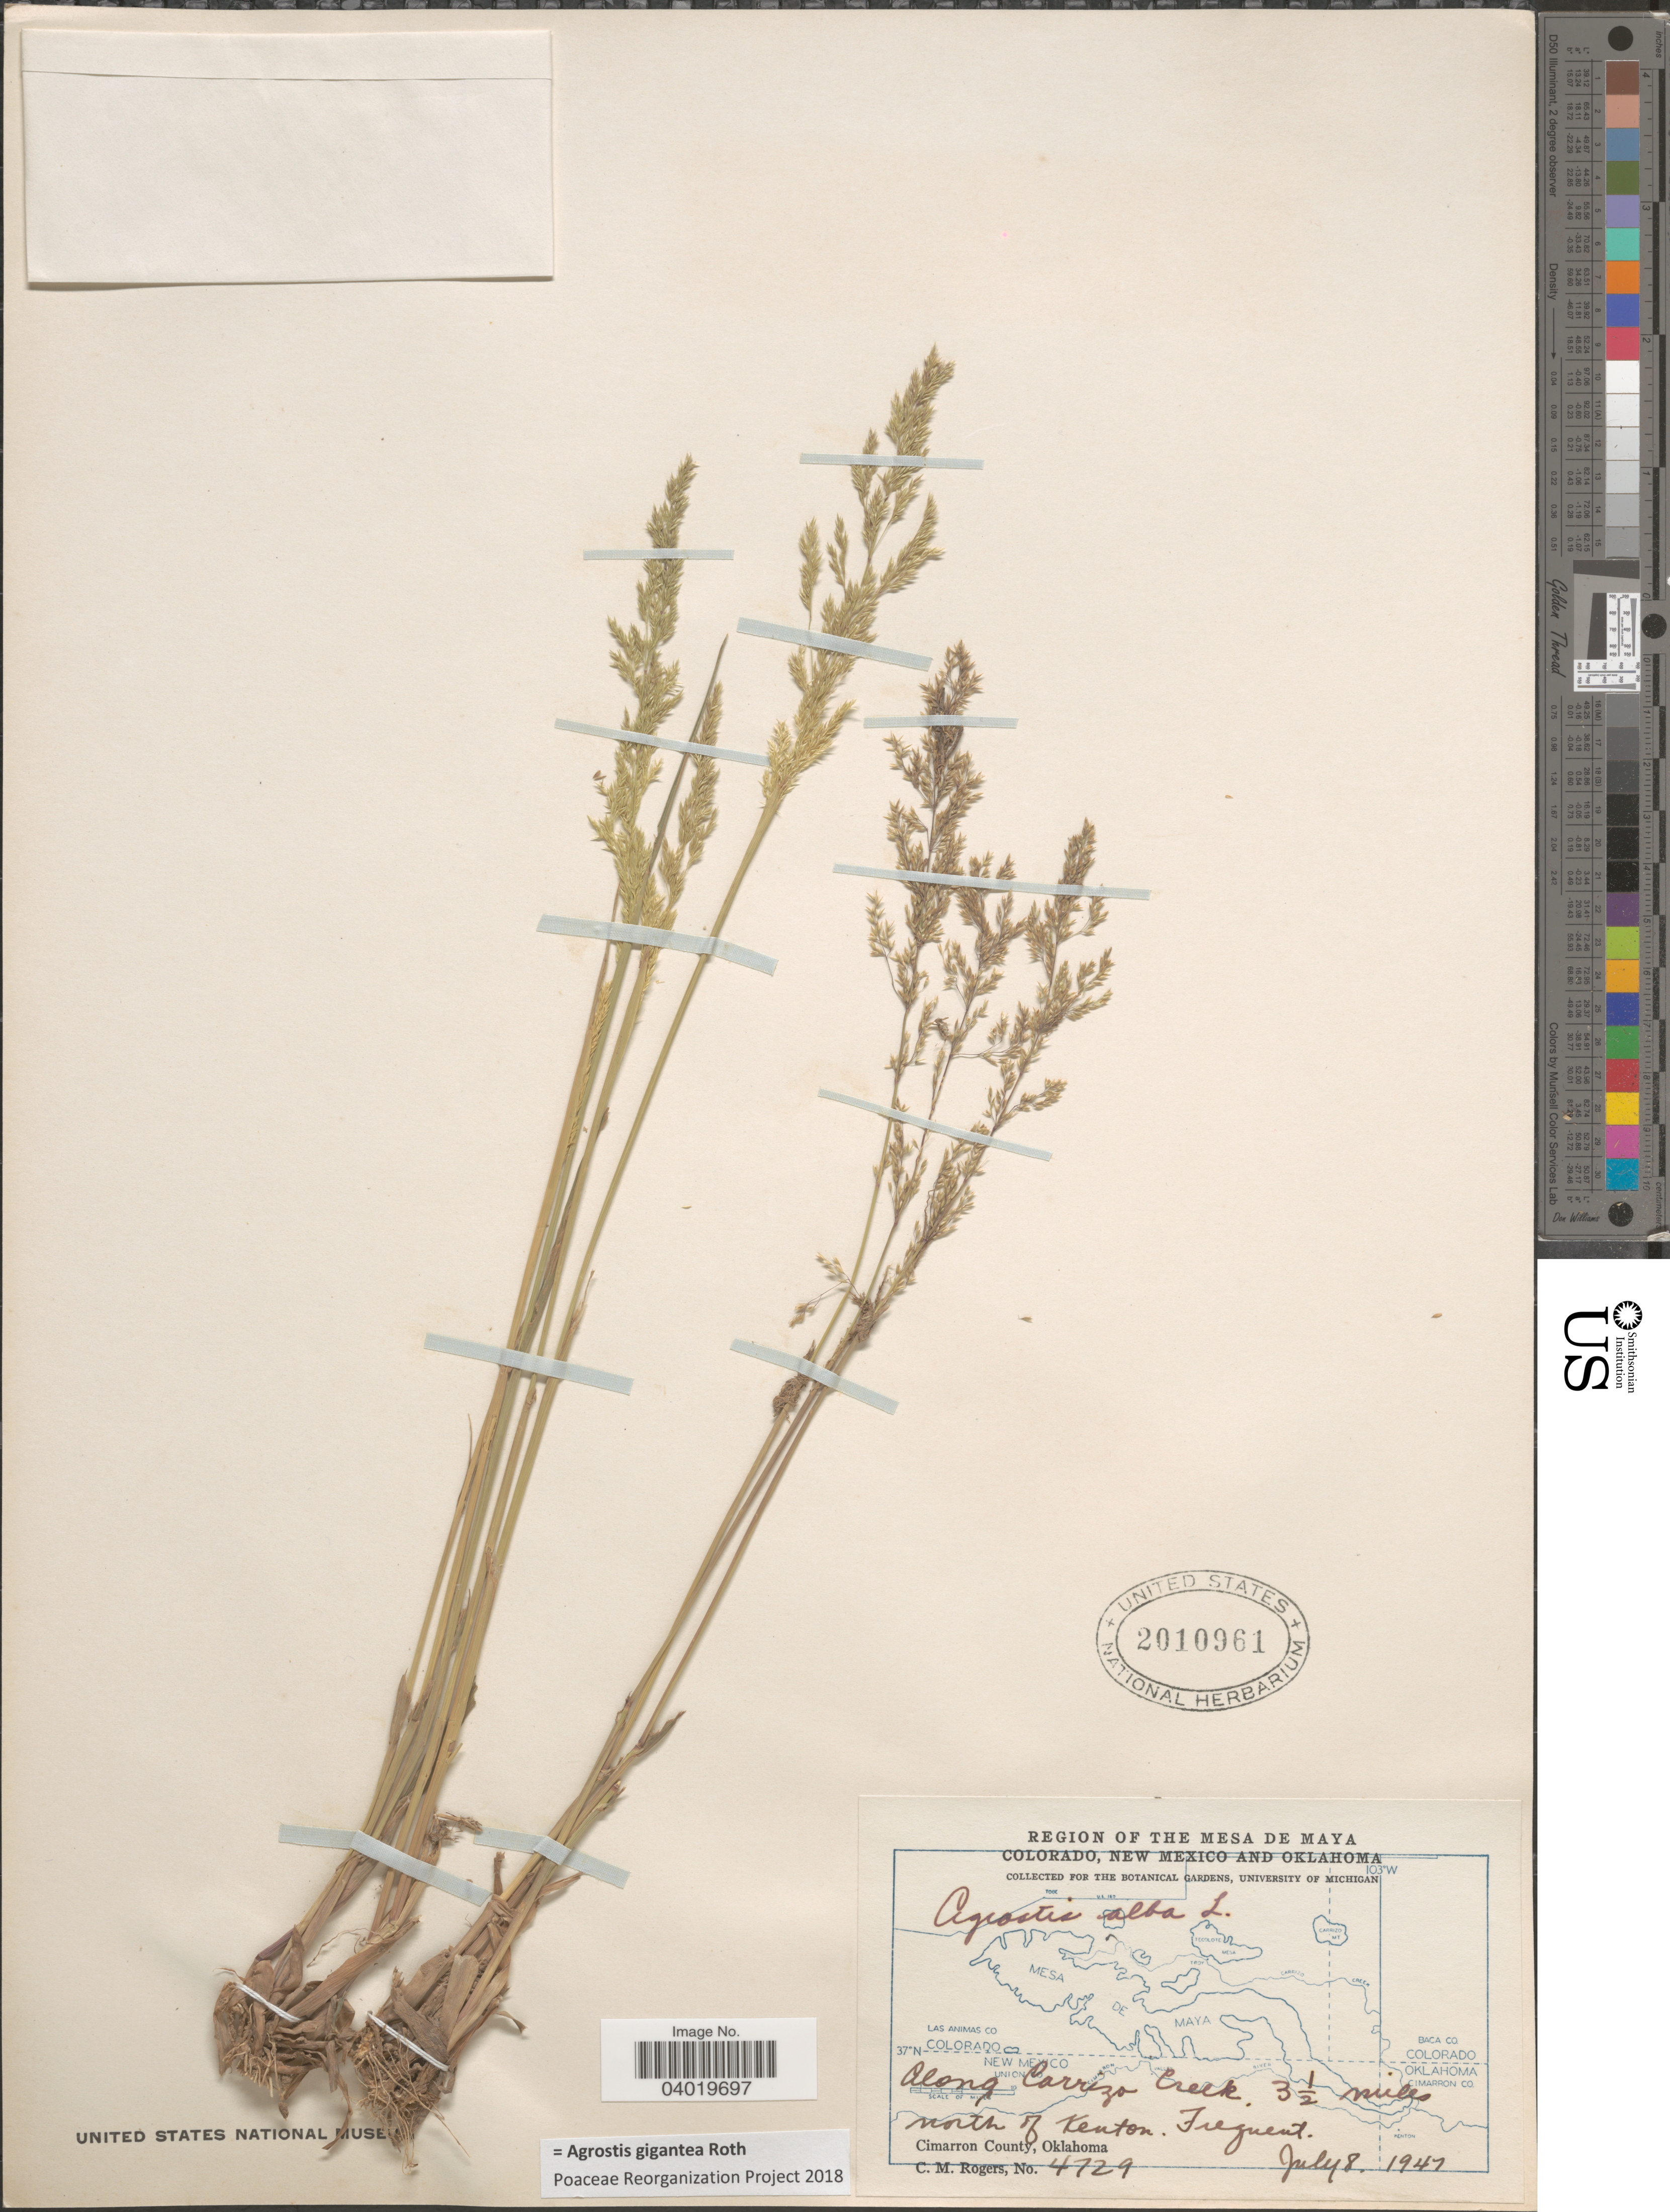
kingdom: Plantae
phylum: Tracheophyta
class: Liliopsida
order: Poales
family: Poaceae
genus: Agrostis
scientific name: Agrostis gigantea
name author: Roth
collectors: C. M. Rogers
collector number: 4729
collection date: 1947-07-08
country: United States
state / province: Oklahoma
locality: Region of the Mesa de Maya. Along Carrizo Creek, 3½ miles north of Kenton. Cimarron County.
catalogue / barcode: US 2010961